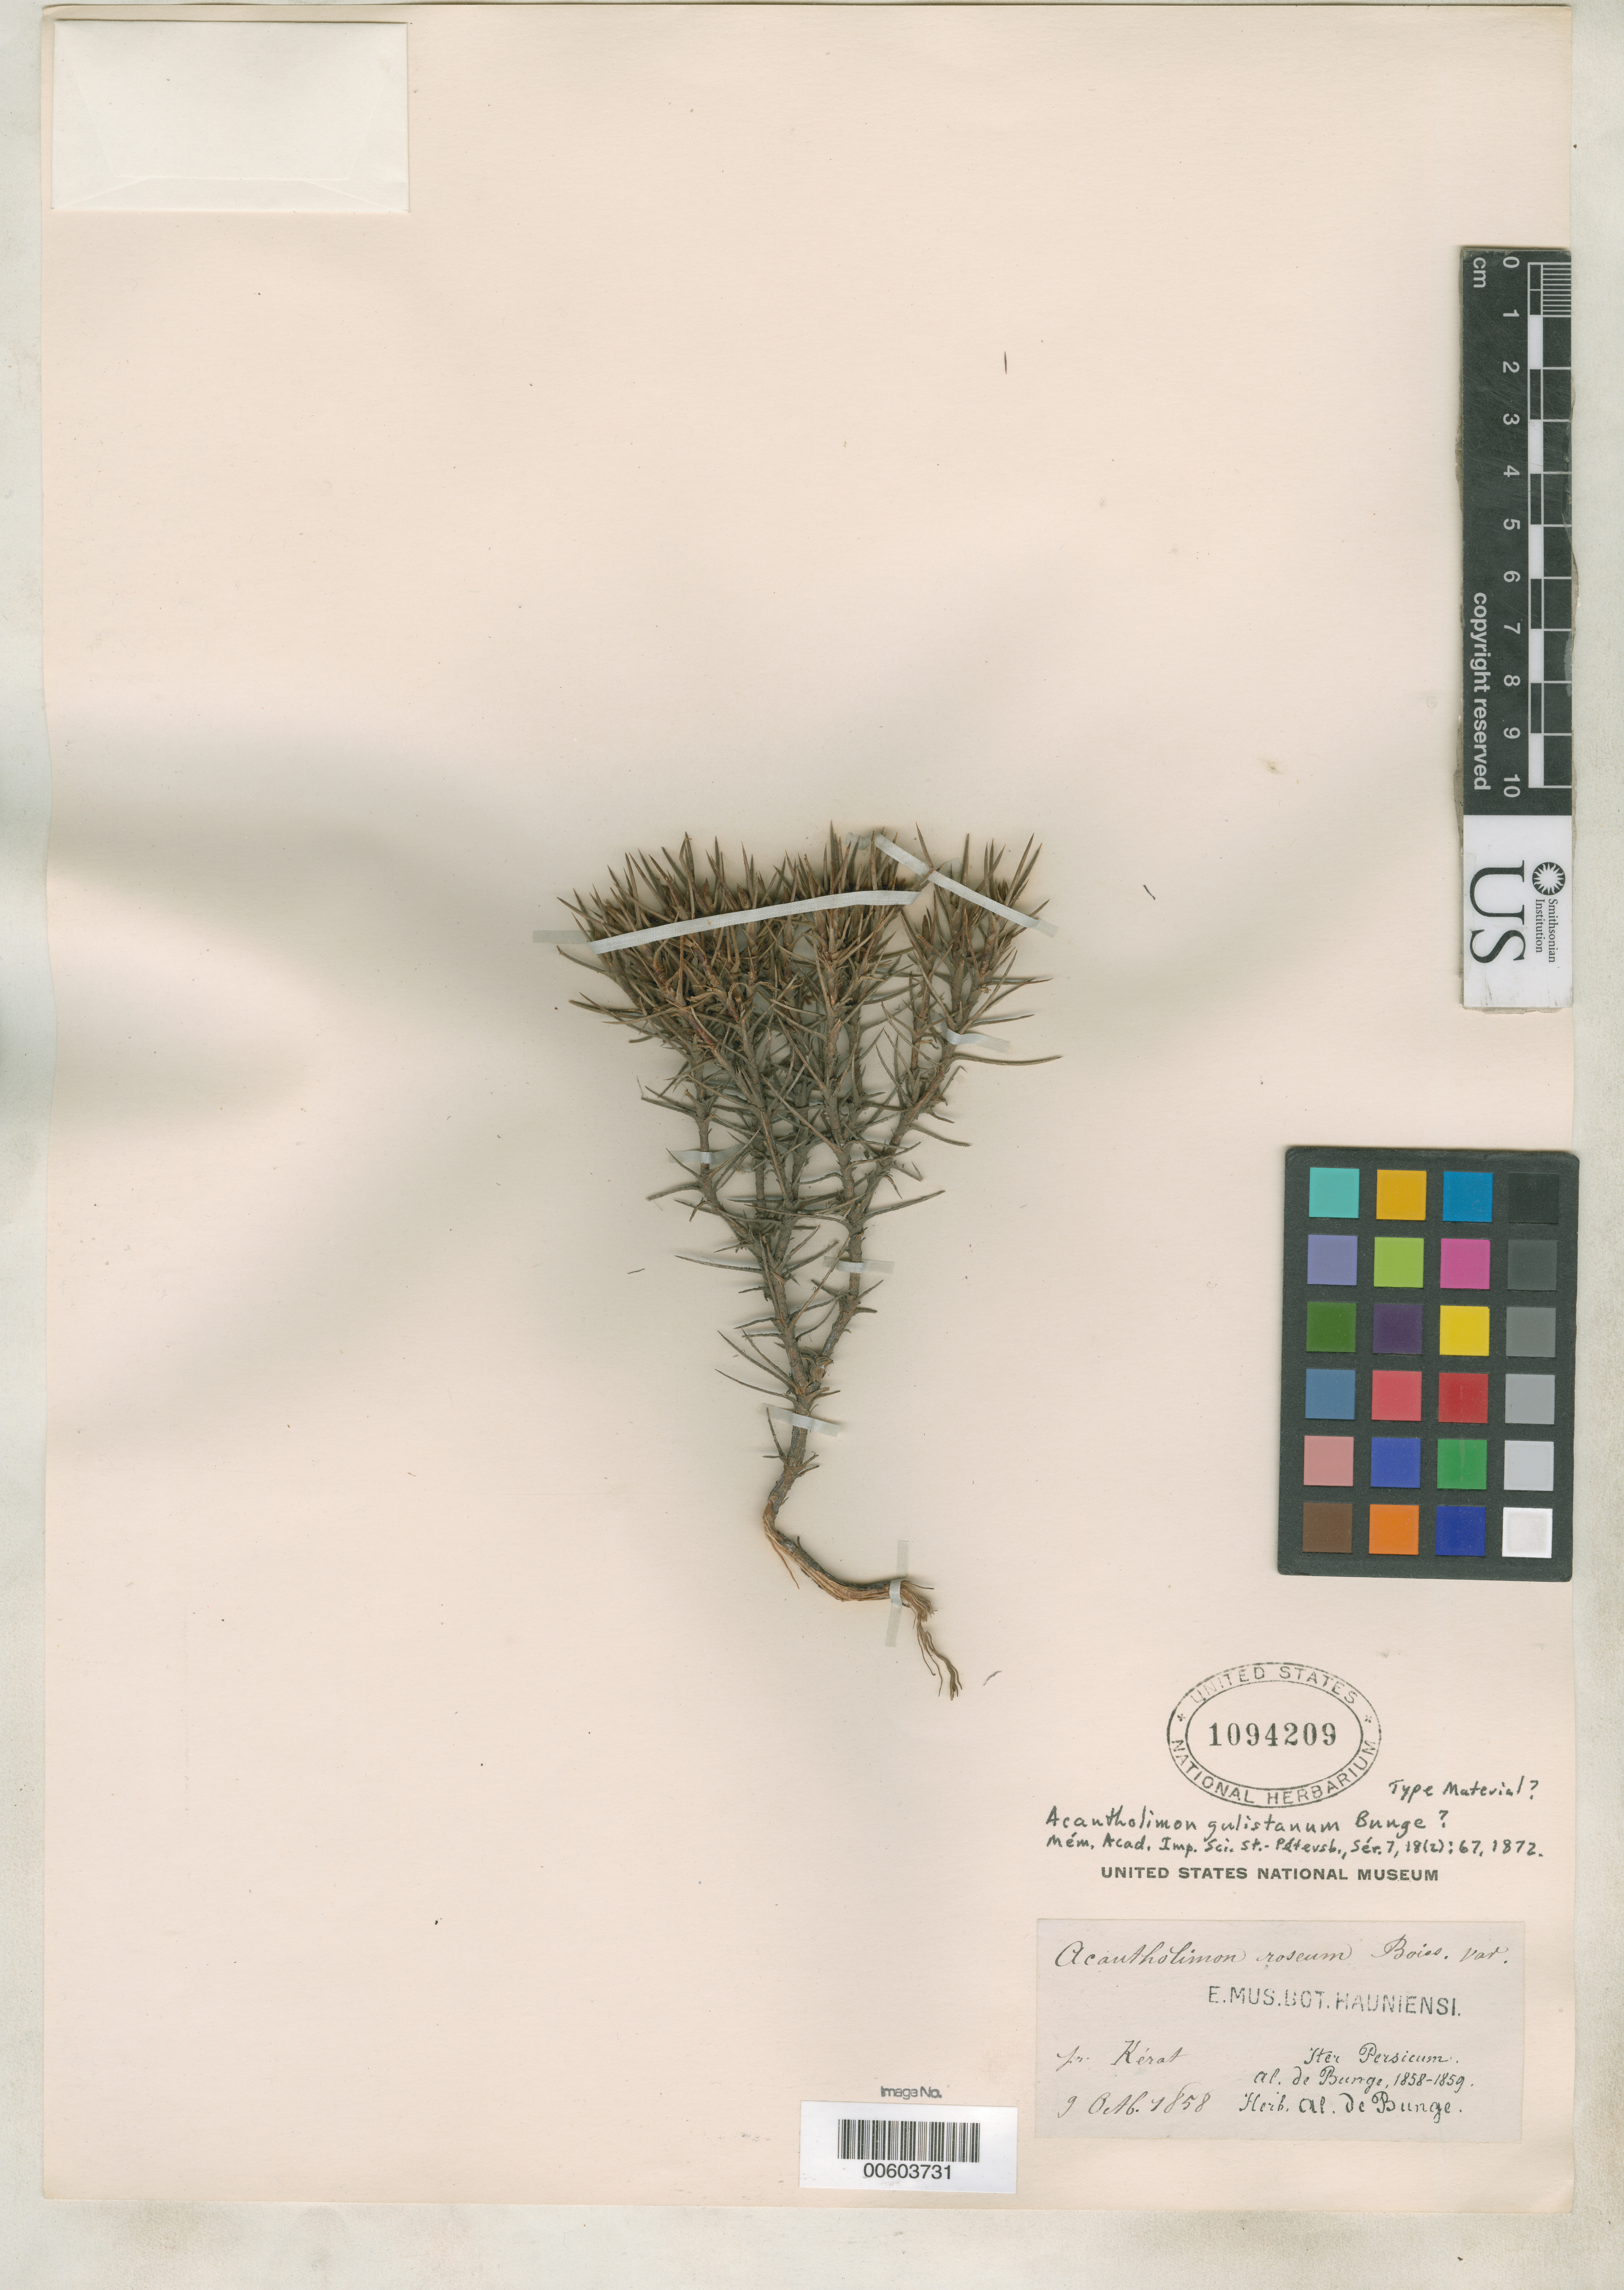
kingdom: Plantae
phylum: Tracheophyta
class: Magnoliopsida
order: Caryophyllales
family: Plumbaginaceae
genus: Acantholimon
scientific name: Acantholimon gulistanum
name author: Bunge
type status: Possible Type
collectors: A. Bunge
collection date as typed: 09 Oct 1858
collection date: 1858-10-09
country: Iran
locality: Pr. Kerat.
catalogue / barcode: US 1094209